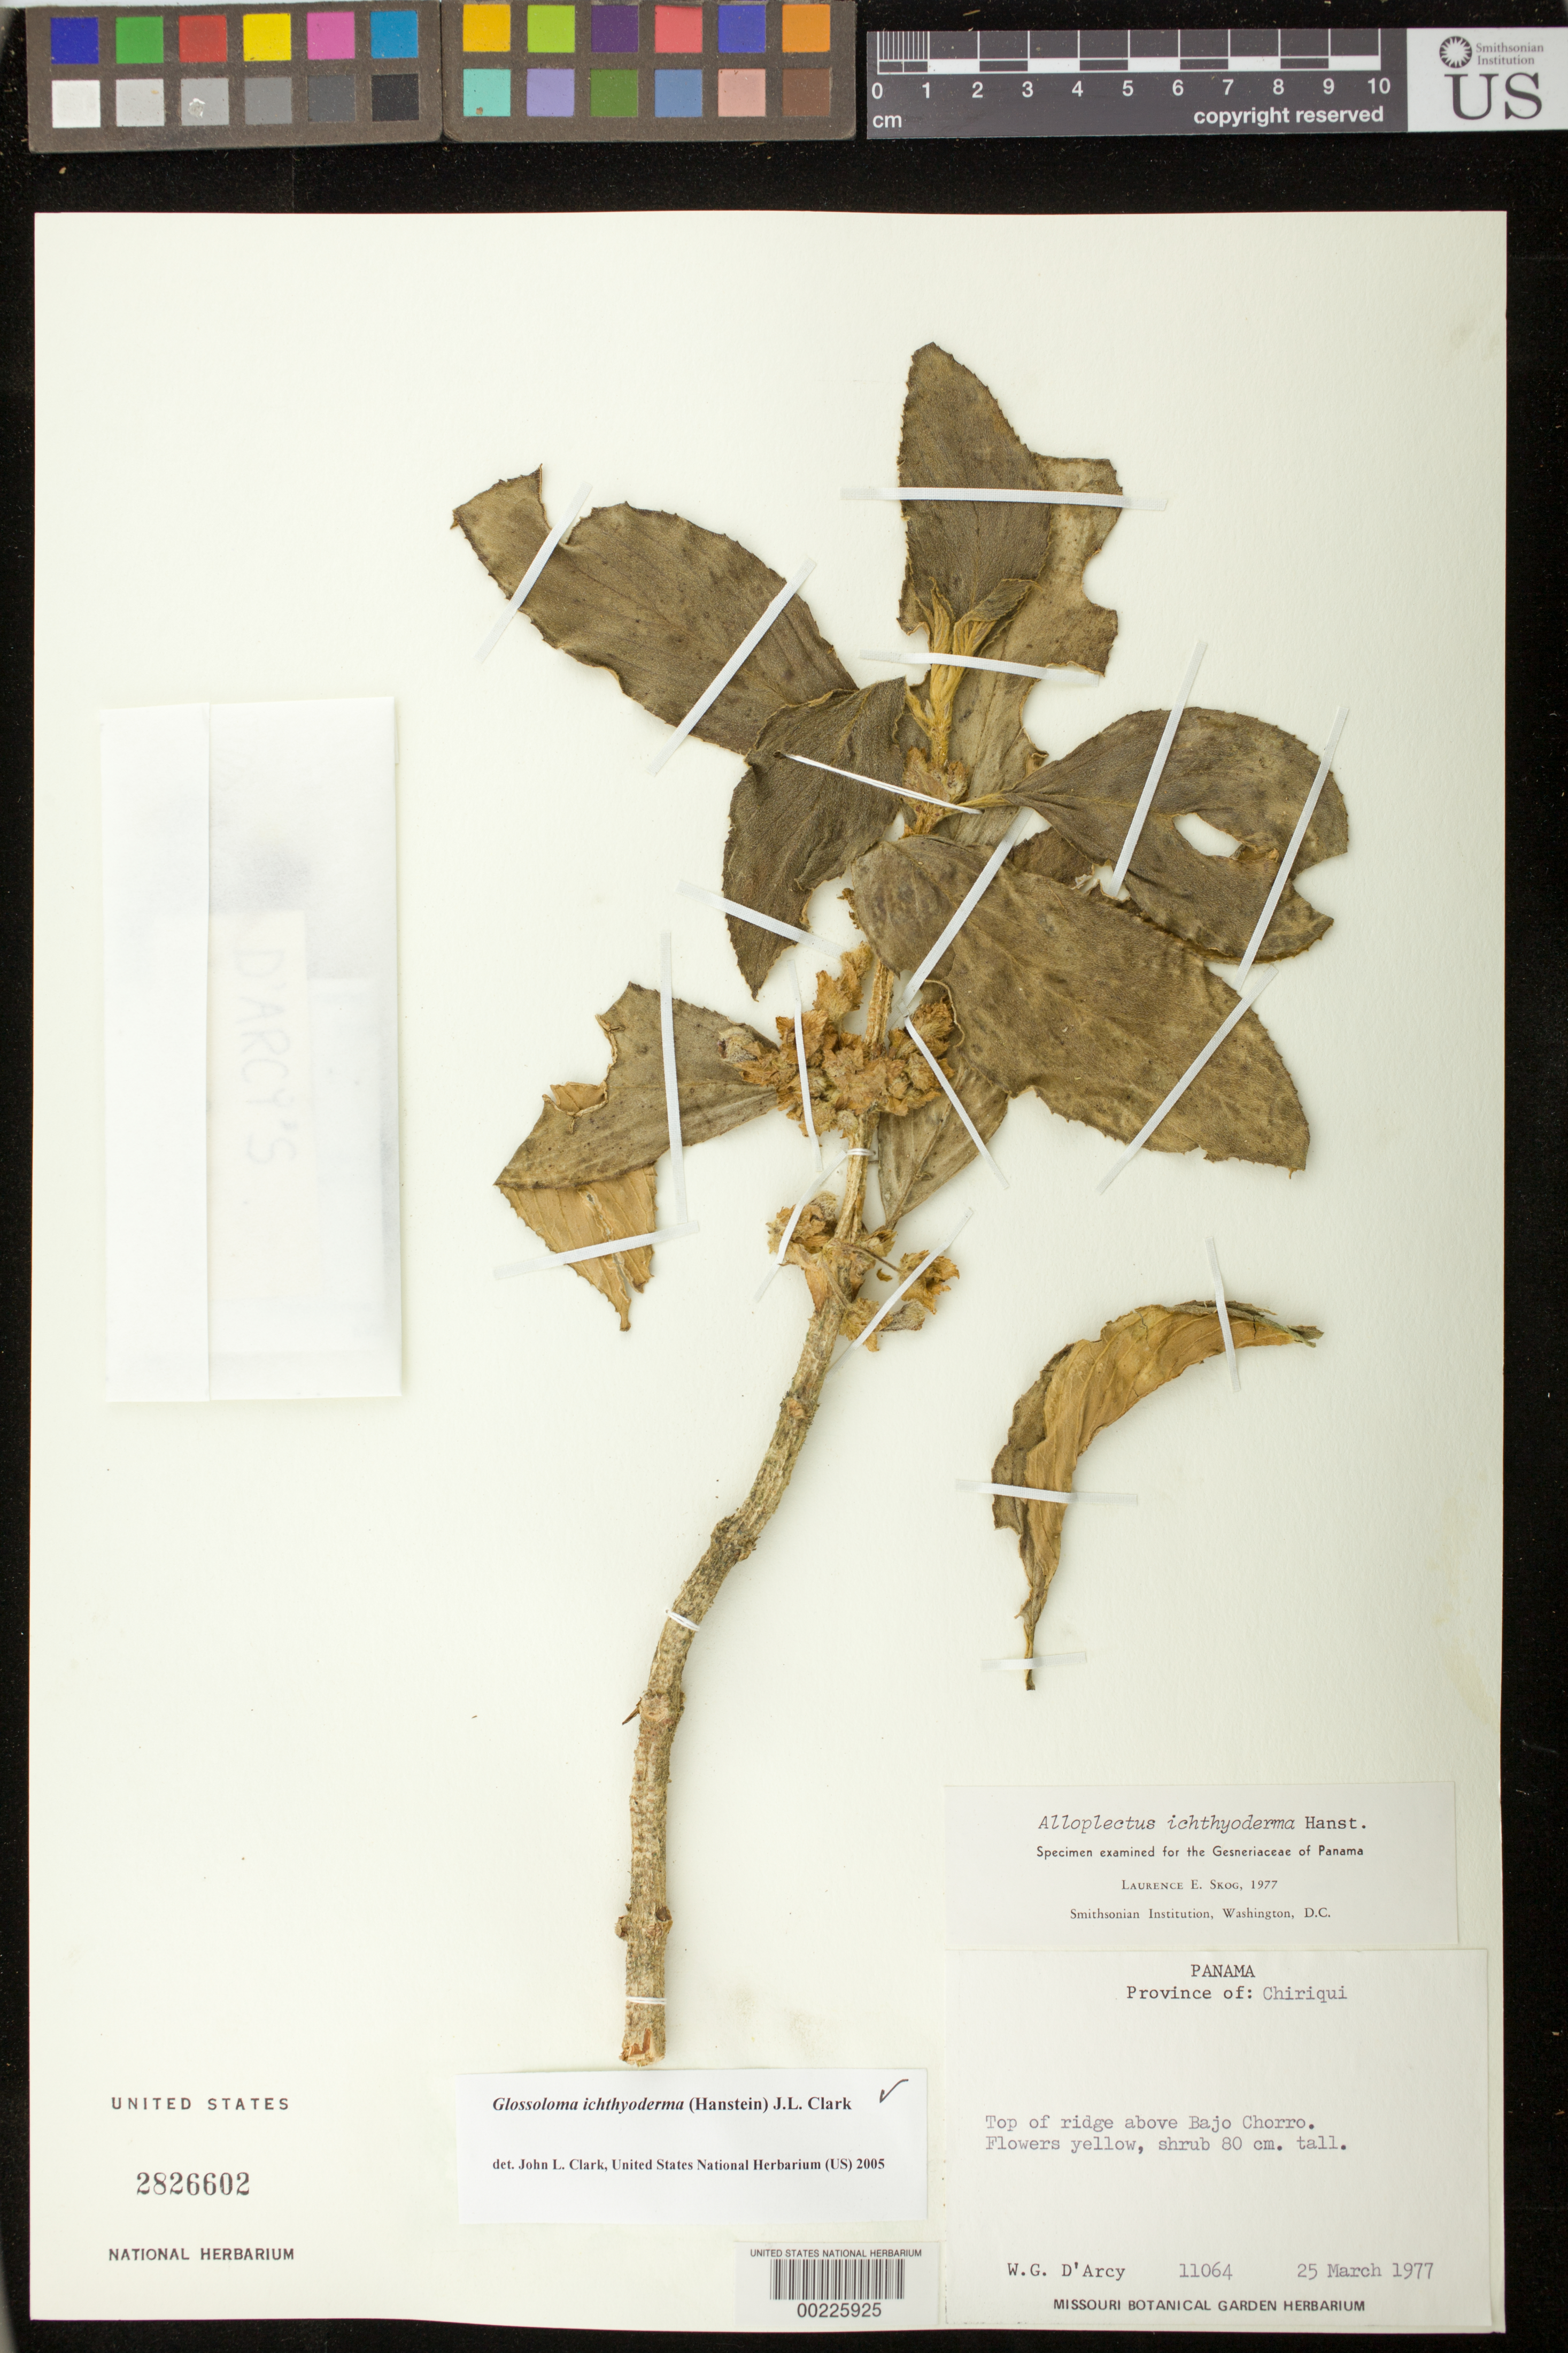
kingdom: Plantae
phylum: Tracheophyta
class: Magnoliopsida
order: Lamiales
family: Gesneriaceae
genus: Glossoloma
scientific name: Glossoloma ichthyoderma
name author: (Hanst.) J.L. Clark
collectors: W. G. D'Arcy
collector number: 11064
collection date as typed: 25 Mar 1977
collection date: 1977-03-25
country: Panama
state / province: Chiriquí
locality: Top of ridge above Bajo Chorro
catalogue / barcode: US 2826602